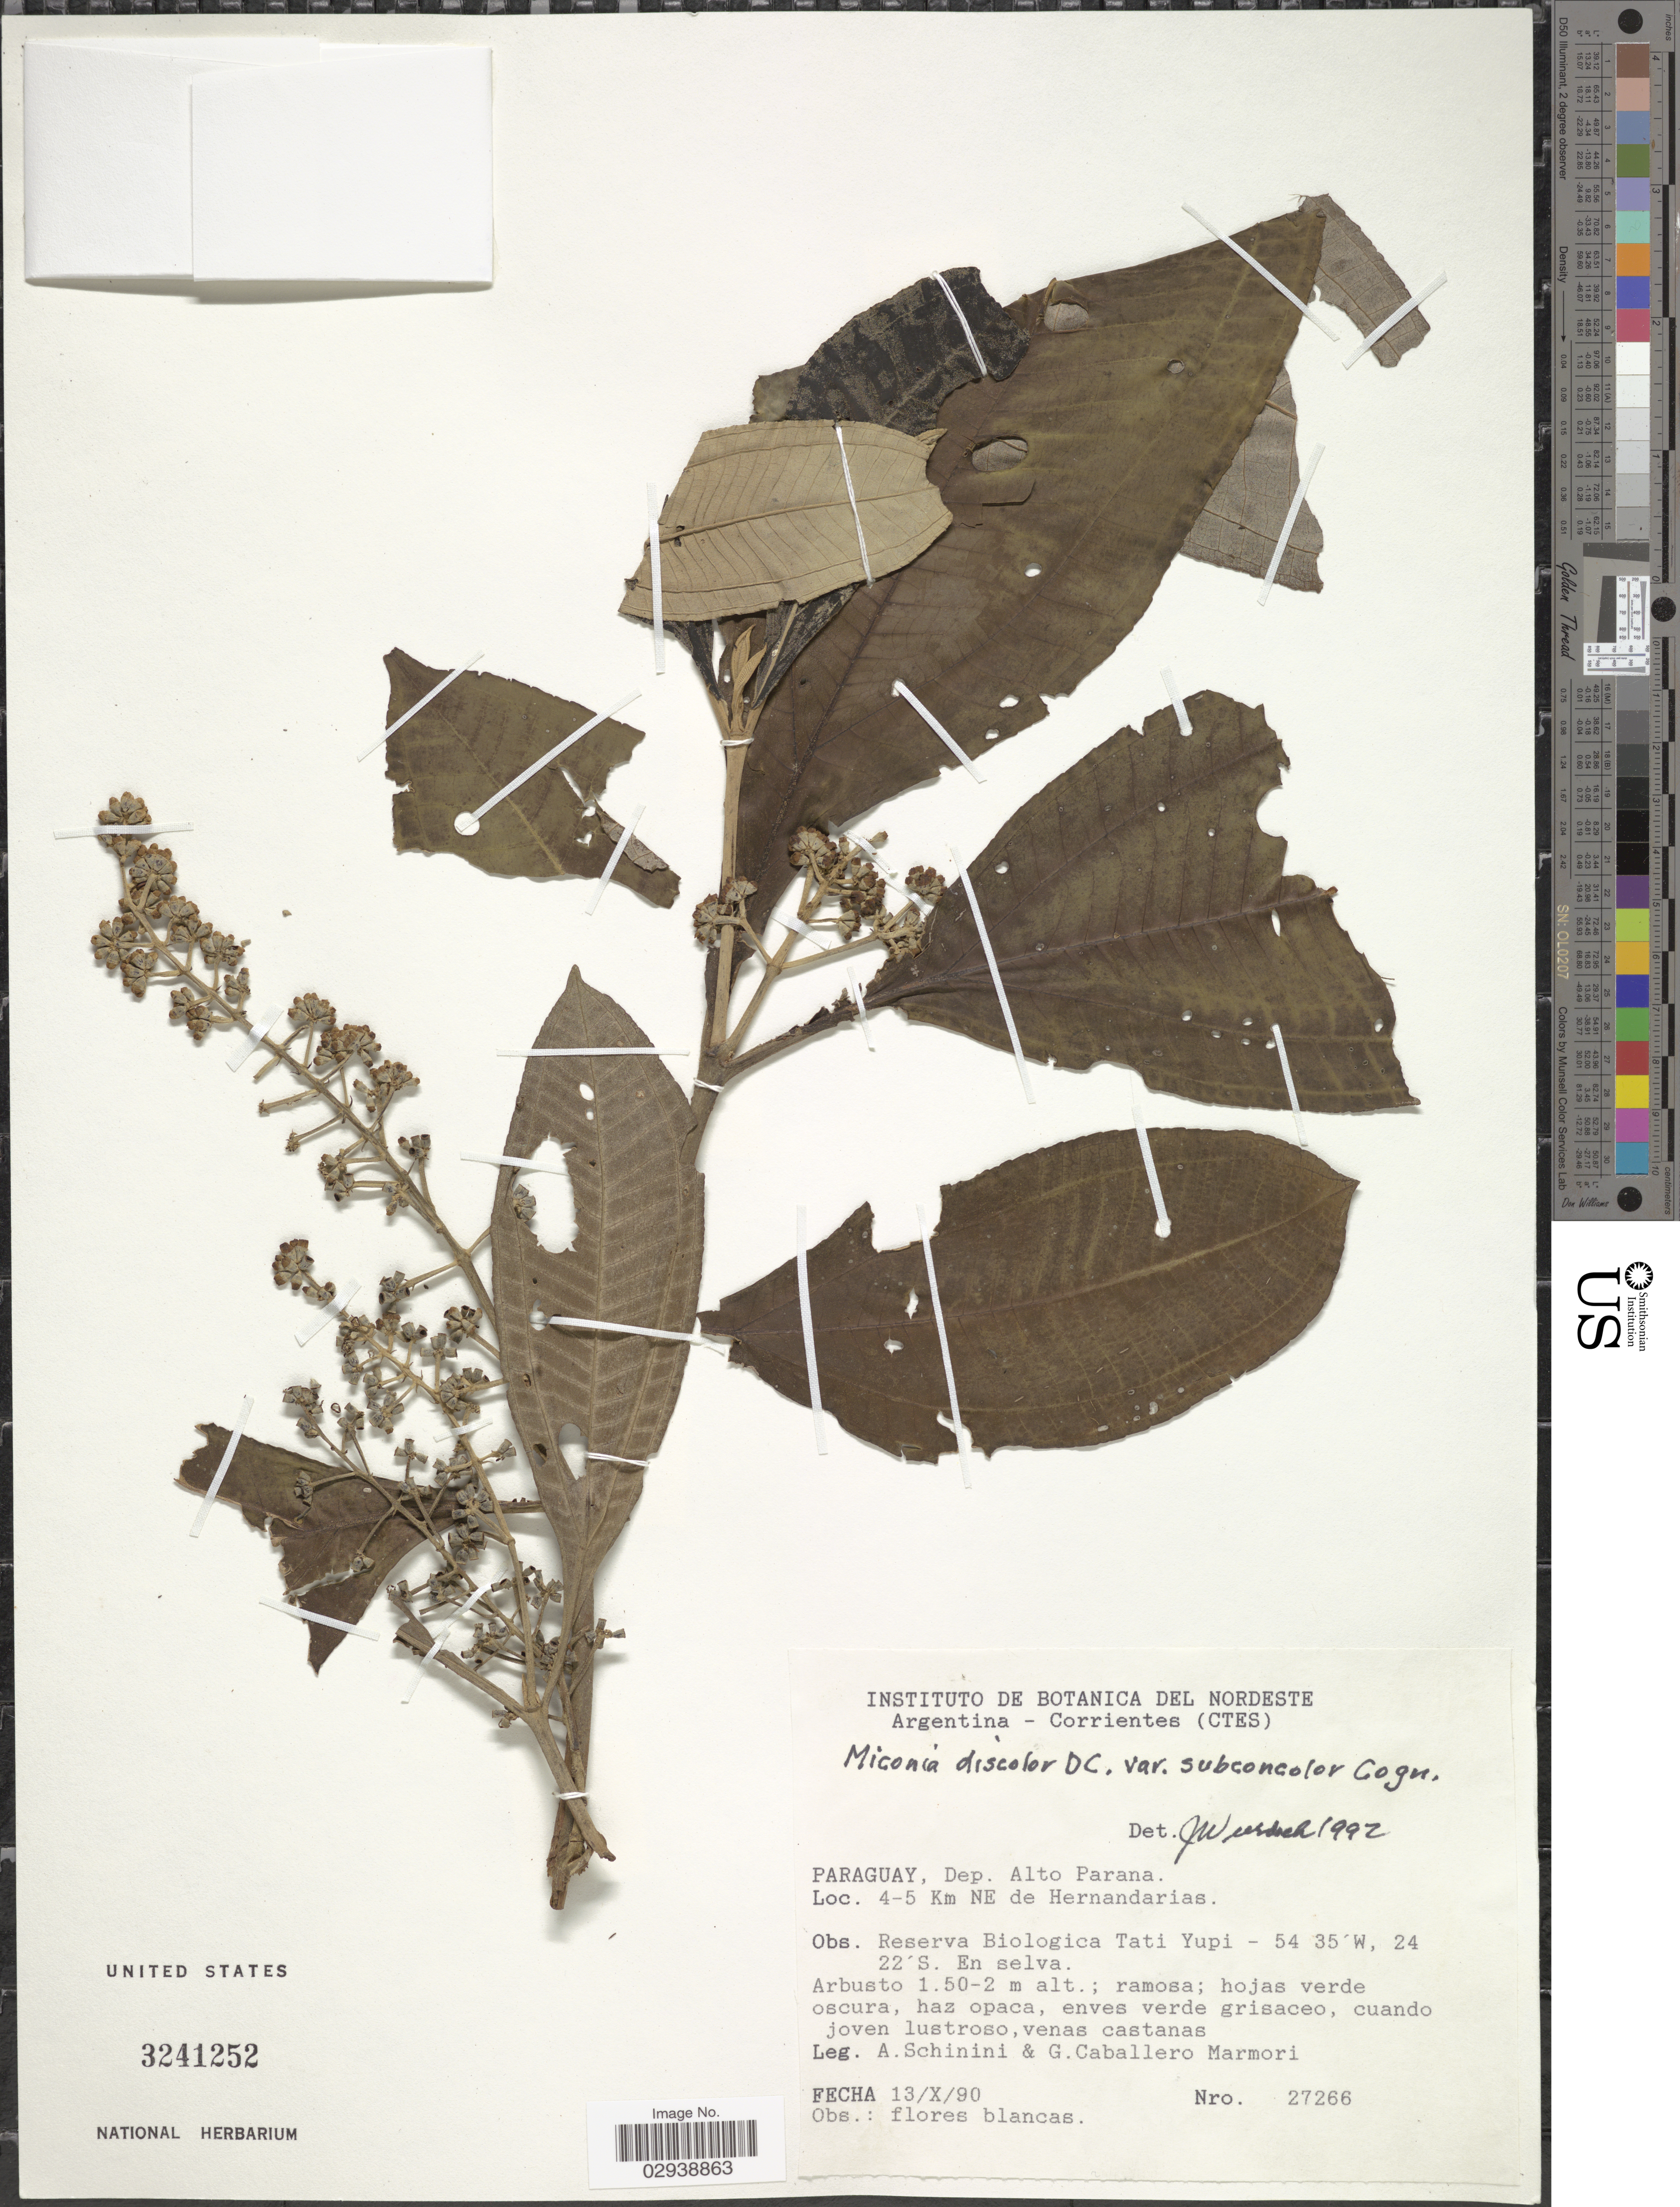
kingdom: Plantae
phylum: Tracheophyta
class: Magnoliopsida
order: Myrtales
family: Melastomataceae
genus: Miconia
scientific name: Miconia discolor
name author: DC.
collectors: A. Schinini & G. Caballero Marmori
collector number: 27266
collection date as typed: Transcribed d/m/y: 13/10/90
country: Paraguay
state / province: Alto Parana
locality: Dep. Alto Parana, 4-5 Km NE de Hernandarias.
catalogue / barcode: US 3241252